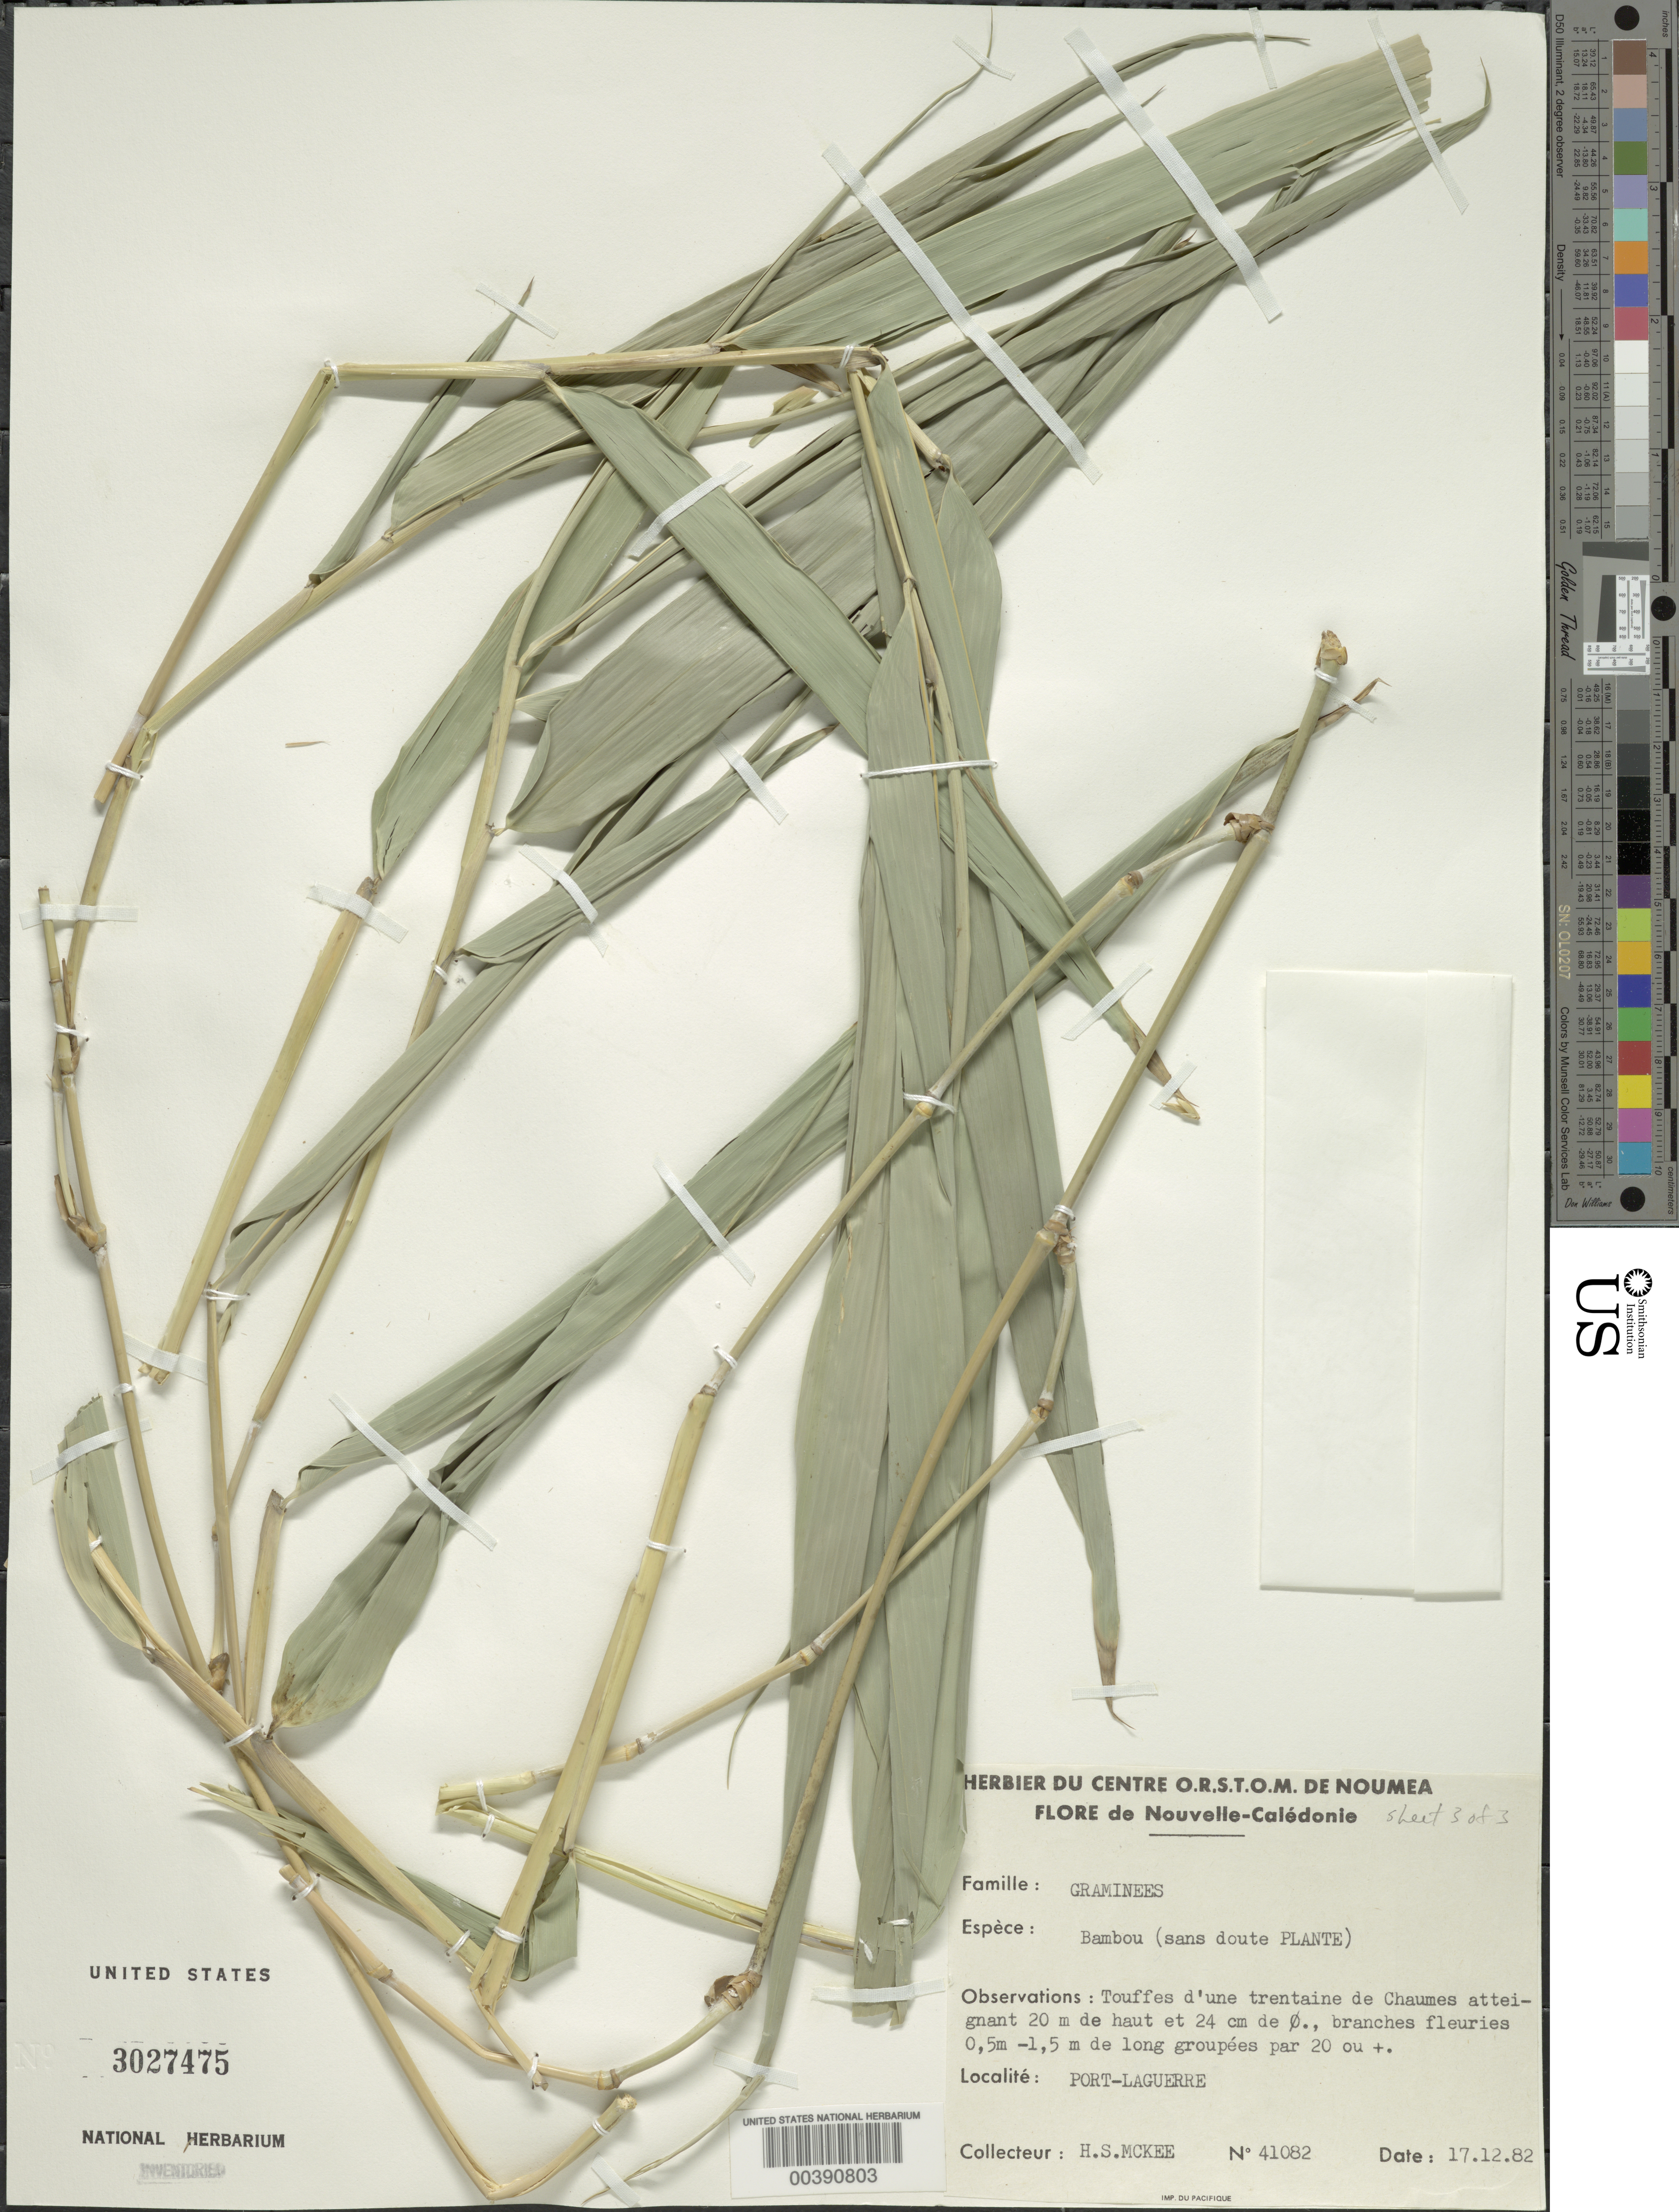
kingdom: Plantae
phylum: Tracheophyta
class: Liliopsida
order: Poales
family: Poaceae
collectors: H. S. MacKee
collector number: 41082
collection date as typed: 17 Dec 1982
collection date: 1982-12-17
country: New Caledonia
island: New Caledonia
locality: Port laguerre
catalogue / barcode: US 3027475